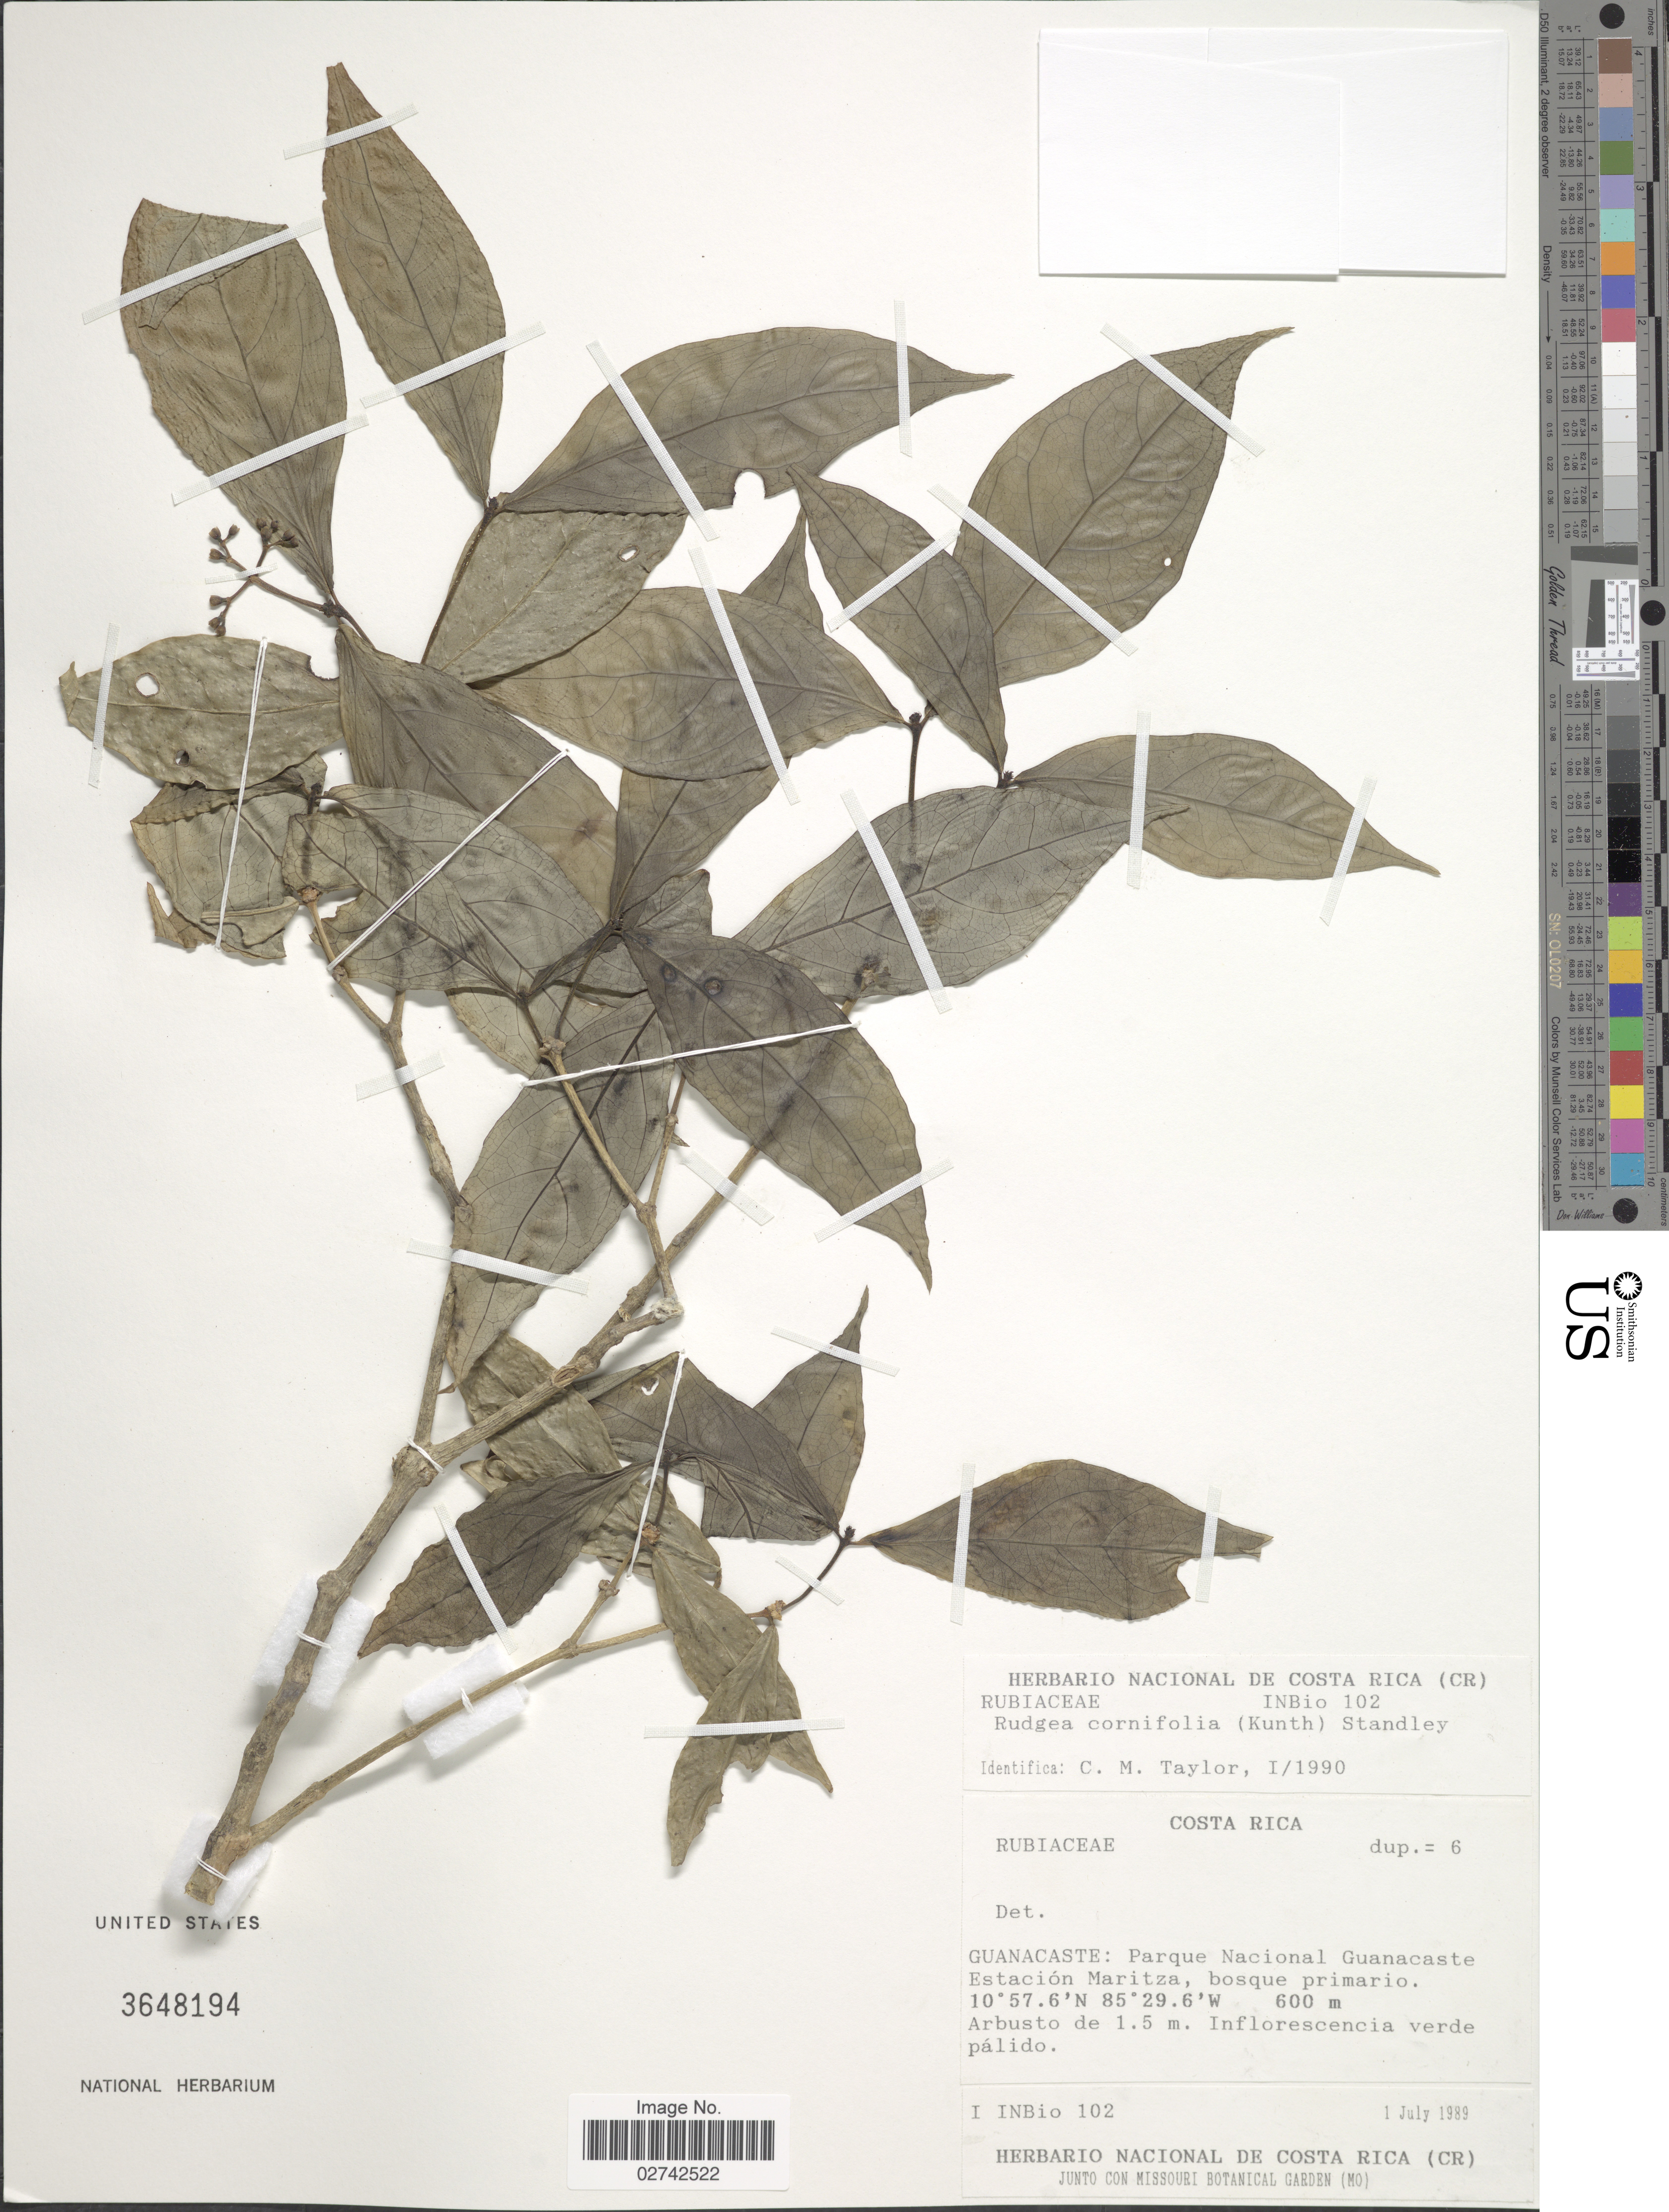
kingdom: Plantae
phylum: Tracheophyta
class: Magnoliopsida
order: Gentianales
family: Rubiaceae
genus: Rudgea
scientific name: Rudgea cornifolia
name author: (Kunth ex Roem. & Schult.) Standl.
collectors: Instituto Nacional de Biodiversidad (INBio) , Herbario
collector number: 102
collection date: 1989-07-01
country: Costa Rica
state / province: Guanacaste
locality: Guanacaste: Parque Nacional Guanacaste Estacion Maritza, bosque primario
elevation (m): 600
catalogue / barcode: US 3648194